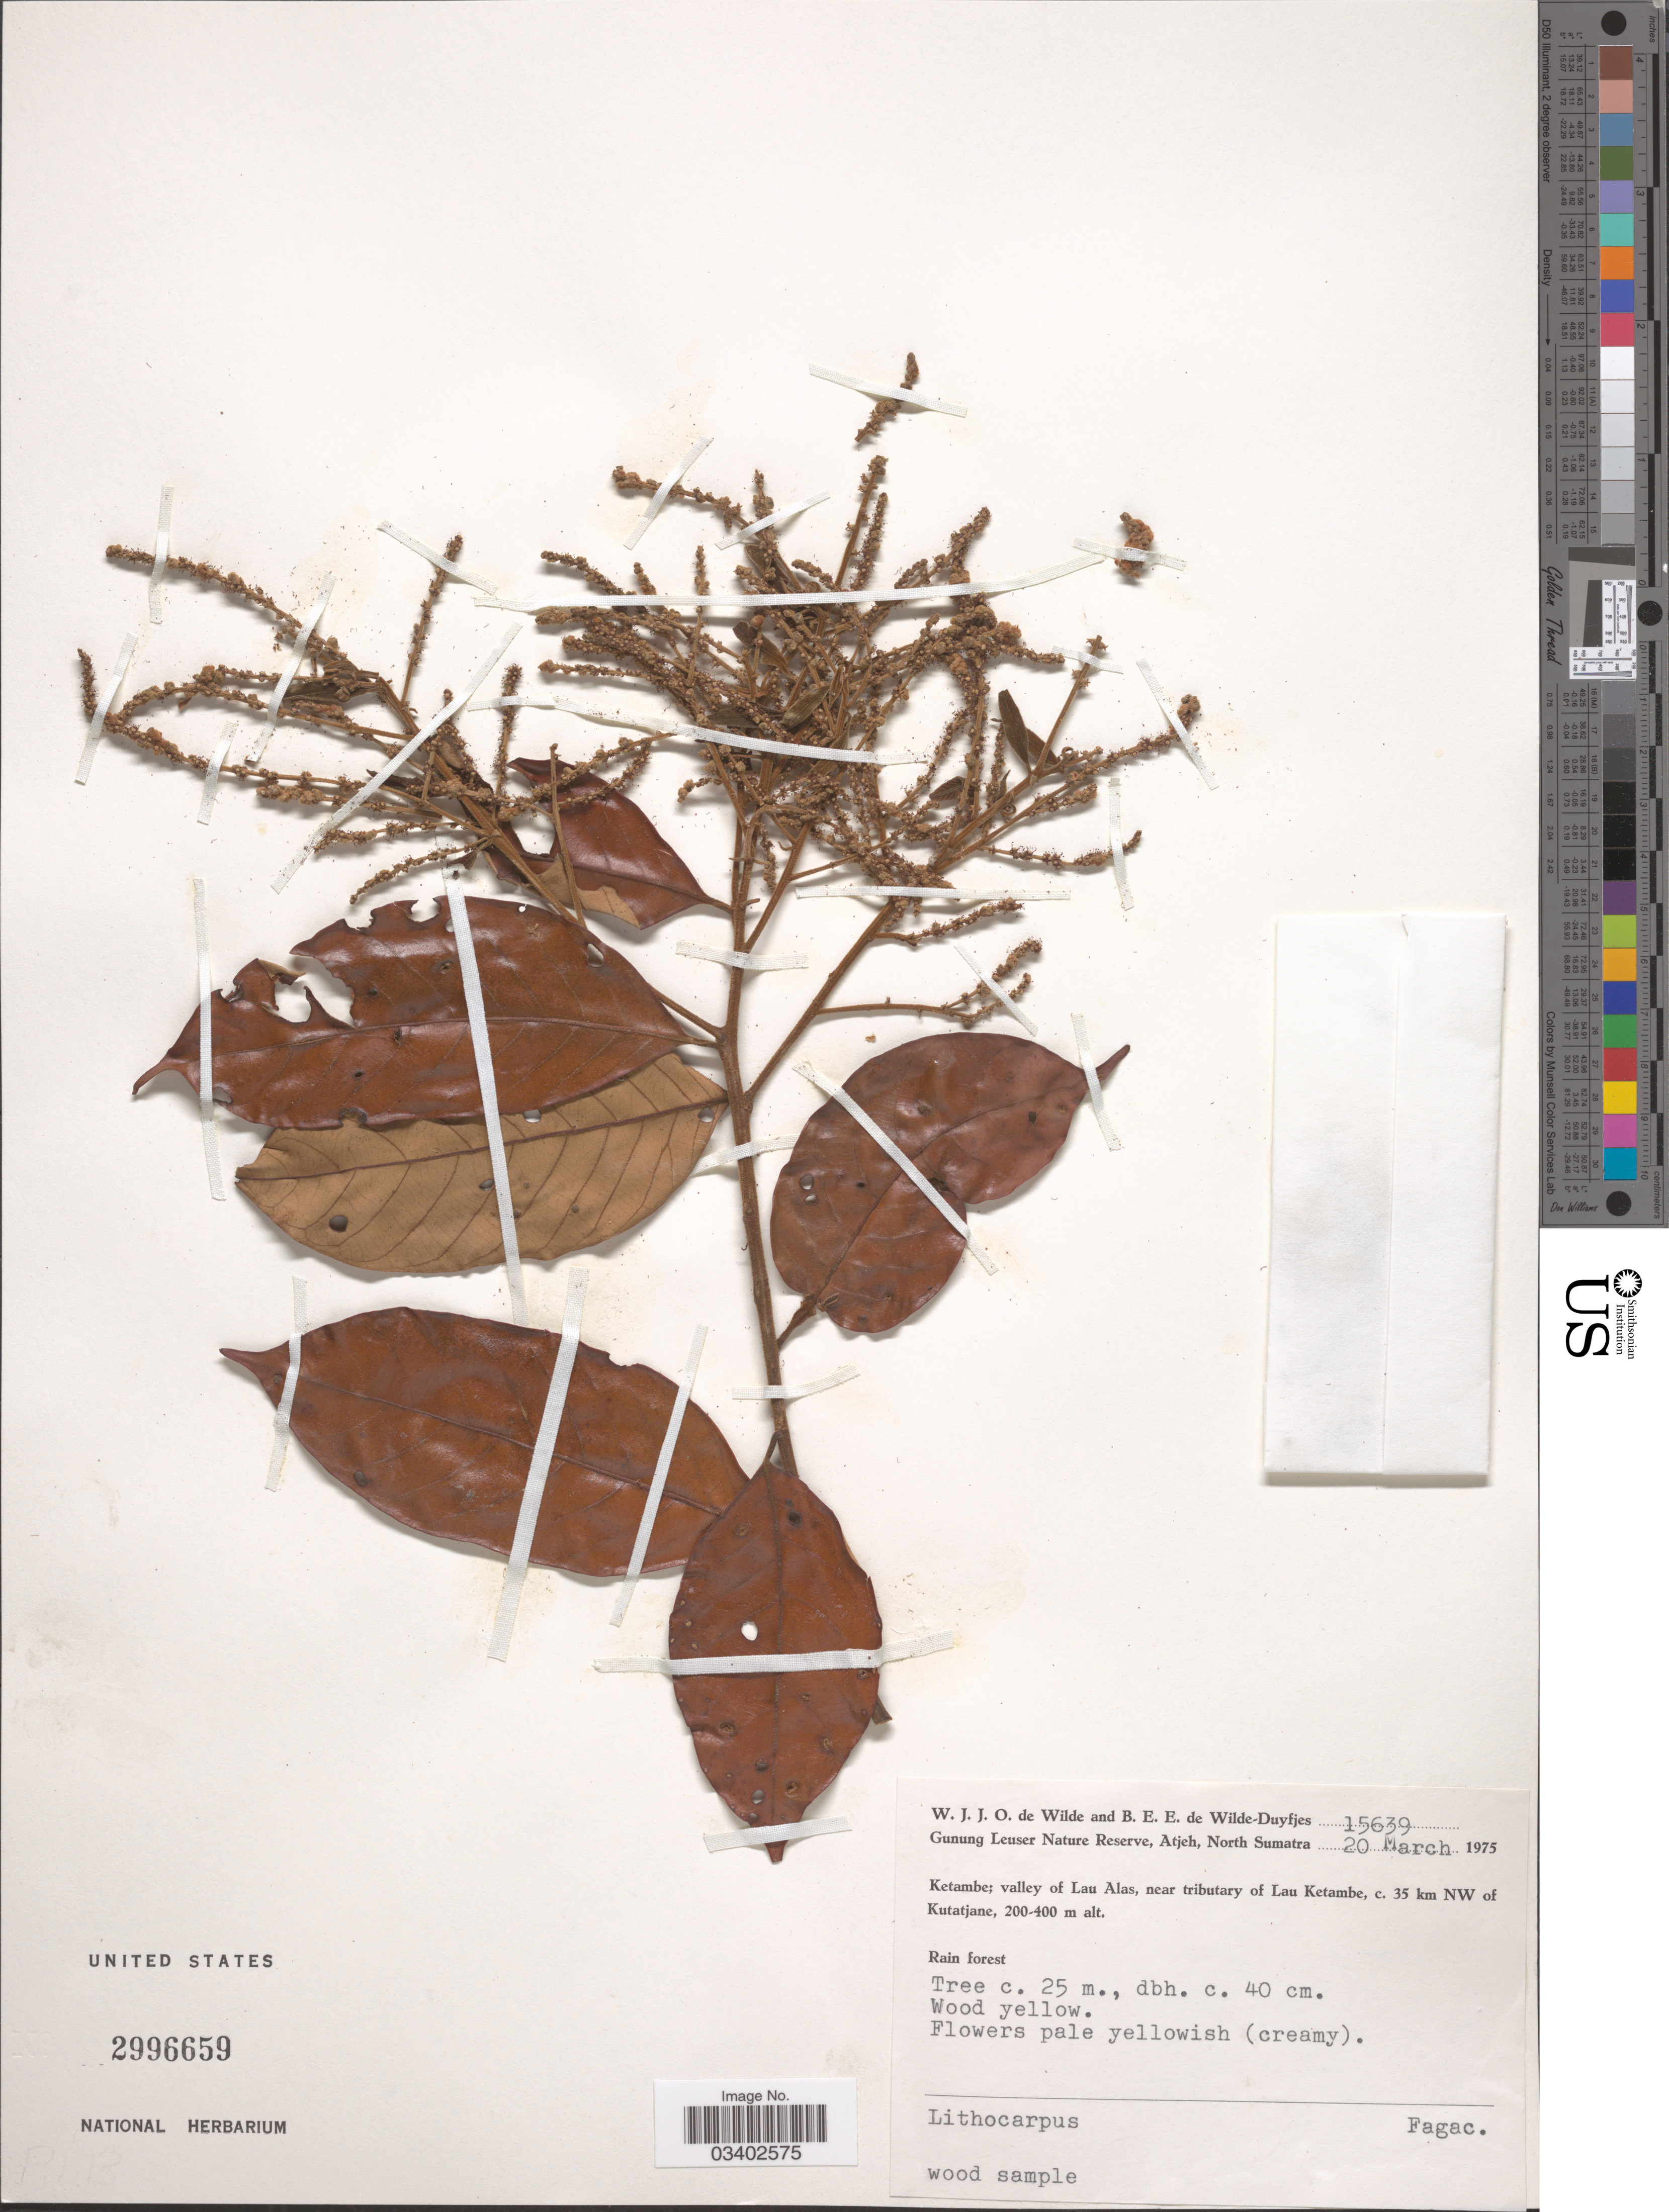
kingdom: Plantae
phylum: Tracheophyta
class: Magnoliopsida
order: Fagales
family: Fagaceae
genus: Lithocarpus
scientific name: Lithocarpus sp.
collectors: W. J. de Wilde & B. E. de Wilde-Duyfjes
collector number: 15639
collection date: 1975-03-20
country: Indonesia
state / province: Sumatra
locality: Gunung Leuser Nature Reserve, Atjeh, North Sumatra. Ketambe; valley of Lau Alas, near tributary of Lau Ketambe, c. 35 km NW of Kutatjane.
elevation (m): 200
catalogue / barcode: US 2996659